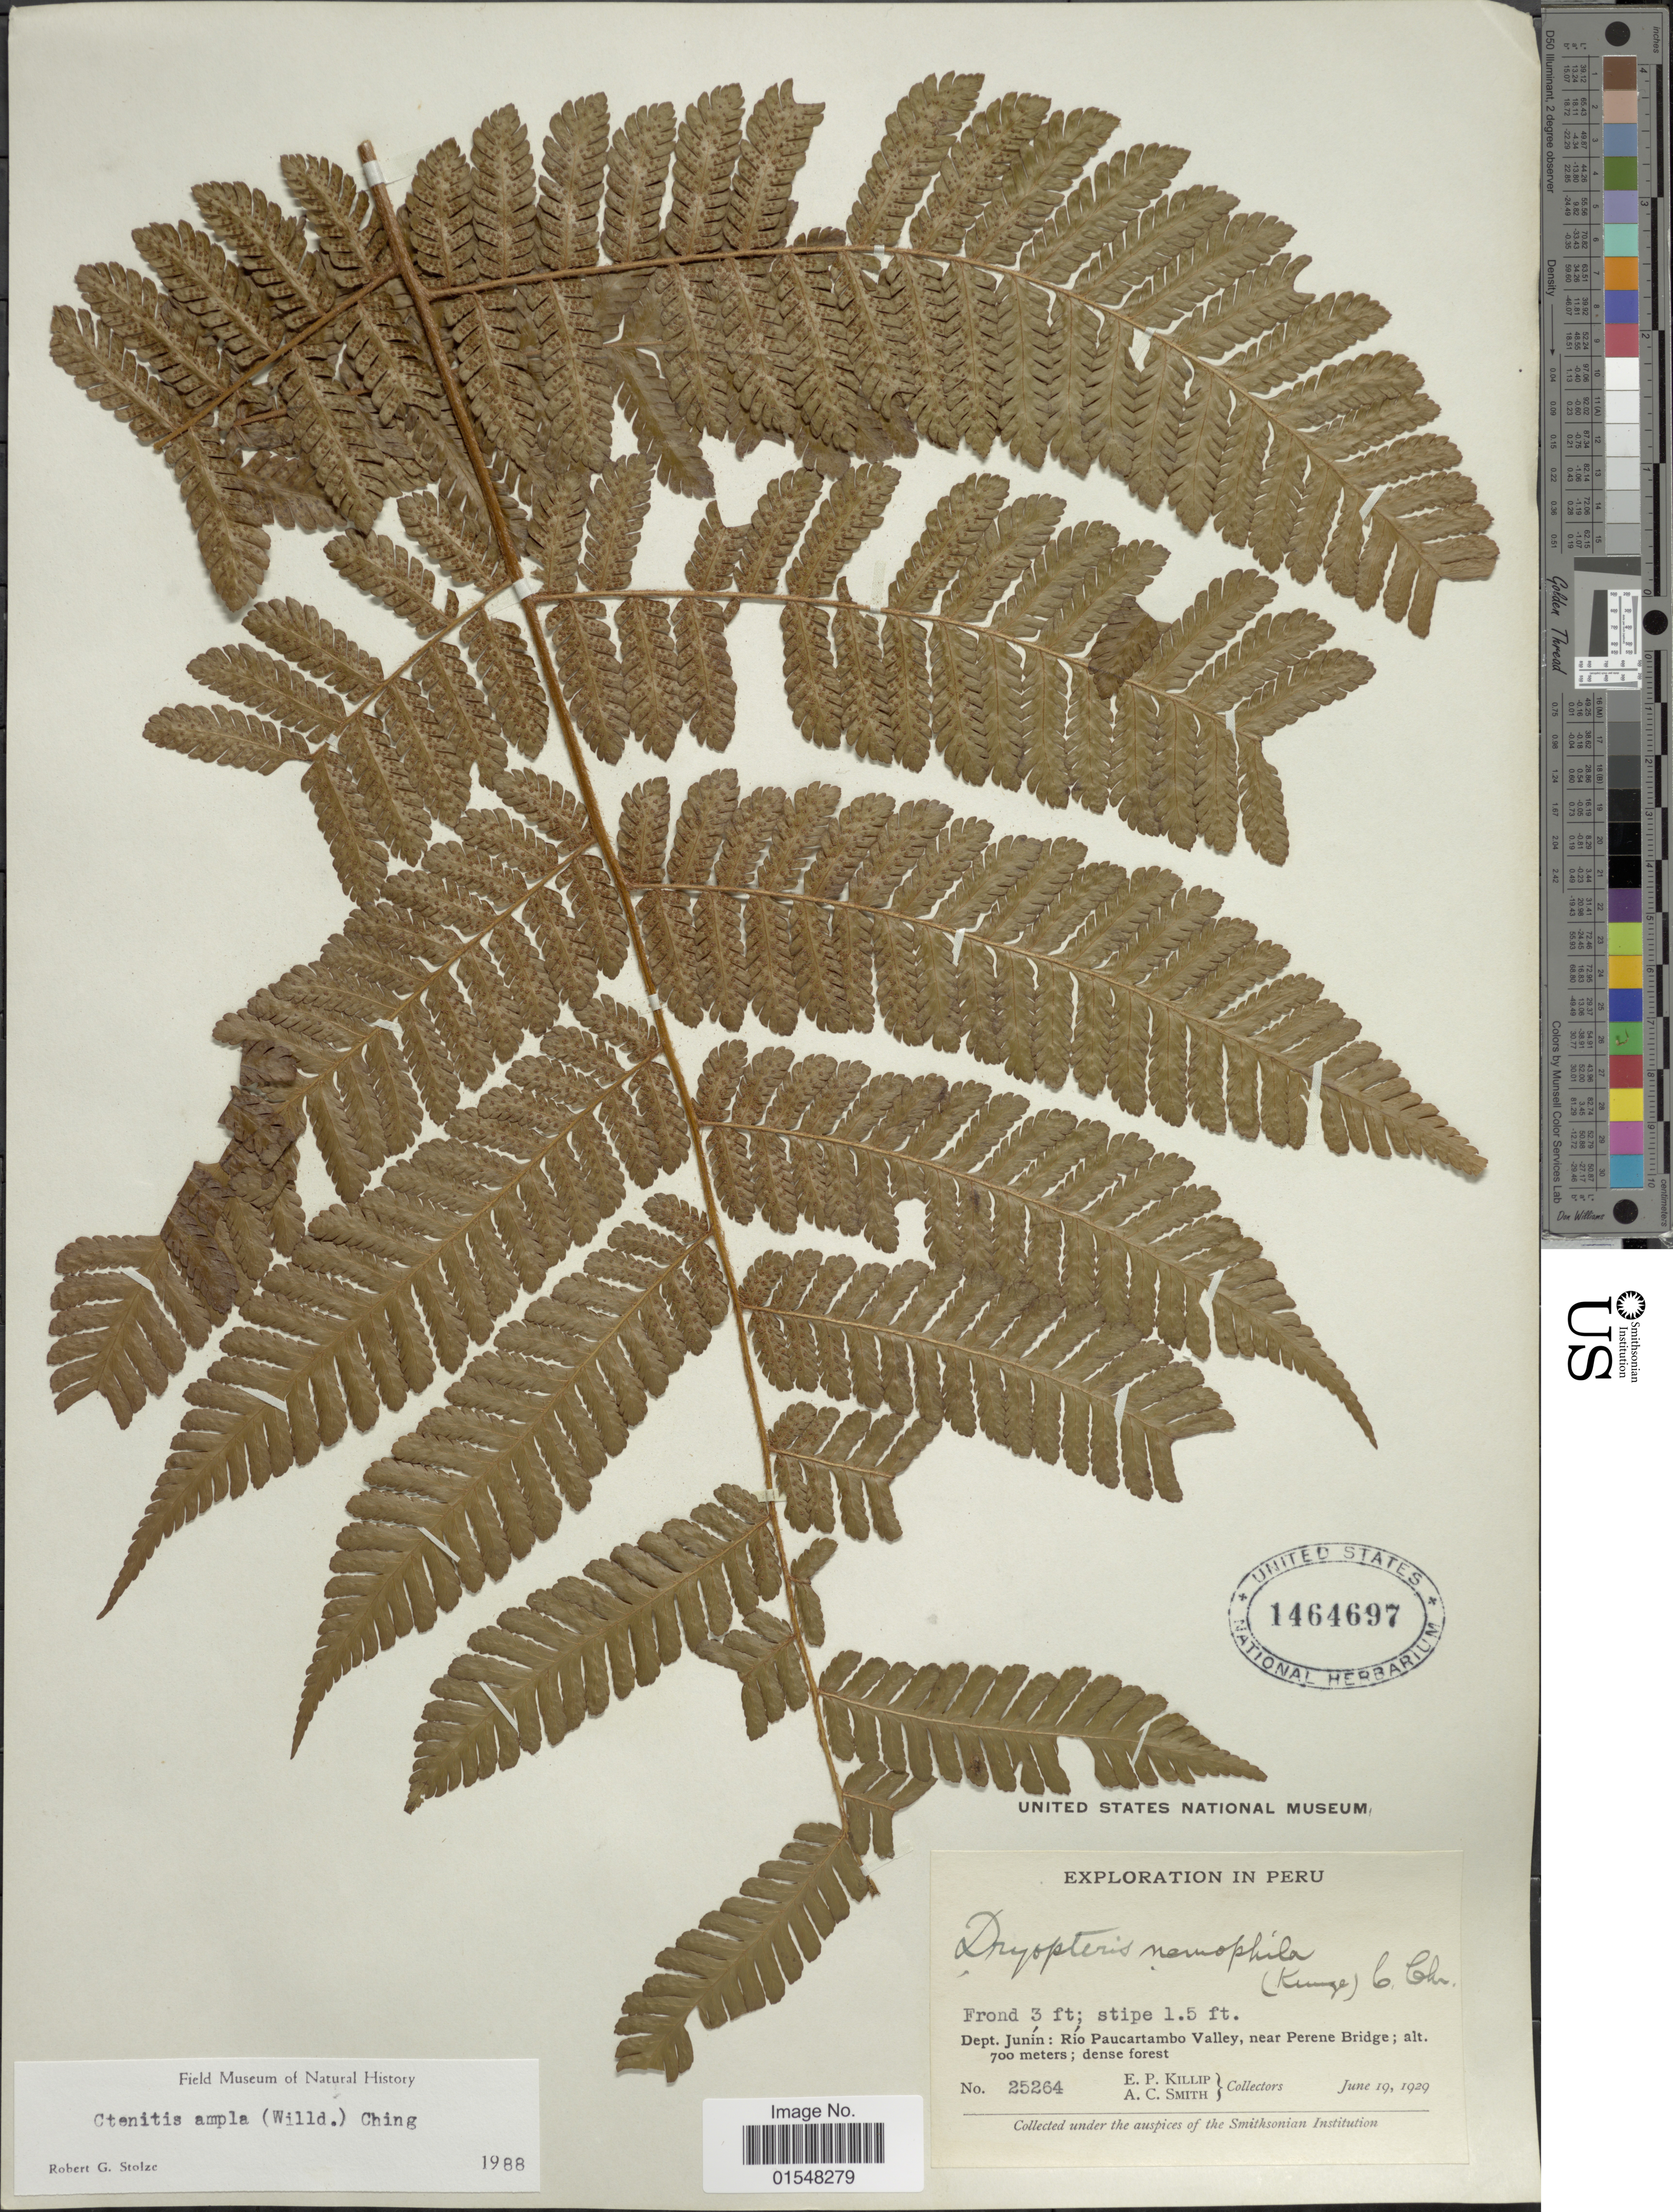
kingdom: Plantae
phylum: Tracheophyta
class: Polypodiopsida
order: Polypodiales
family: Dryopteridaceae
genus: Ctenitis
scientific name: Ctenitis ampla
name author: (Humb. & Bonpl. ex Willd.) Ching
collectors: E. P. Killip & A. C. Smith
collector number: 25264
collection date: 1929-06-19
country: Peru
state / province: Junín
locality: Río Paucartambo Valley, near Perene Bridge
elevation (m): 700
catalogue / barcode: US 1464697